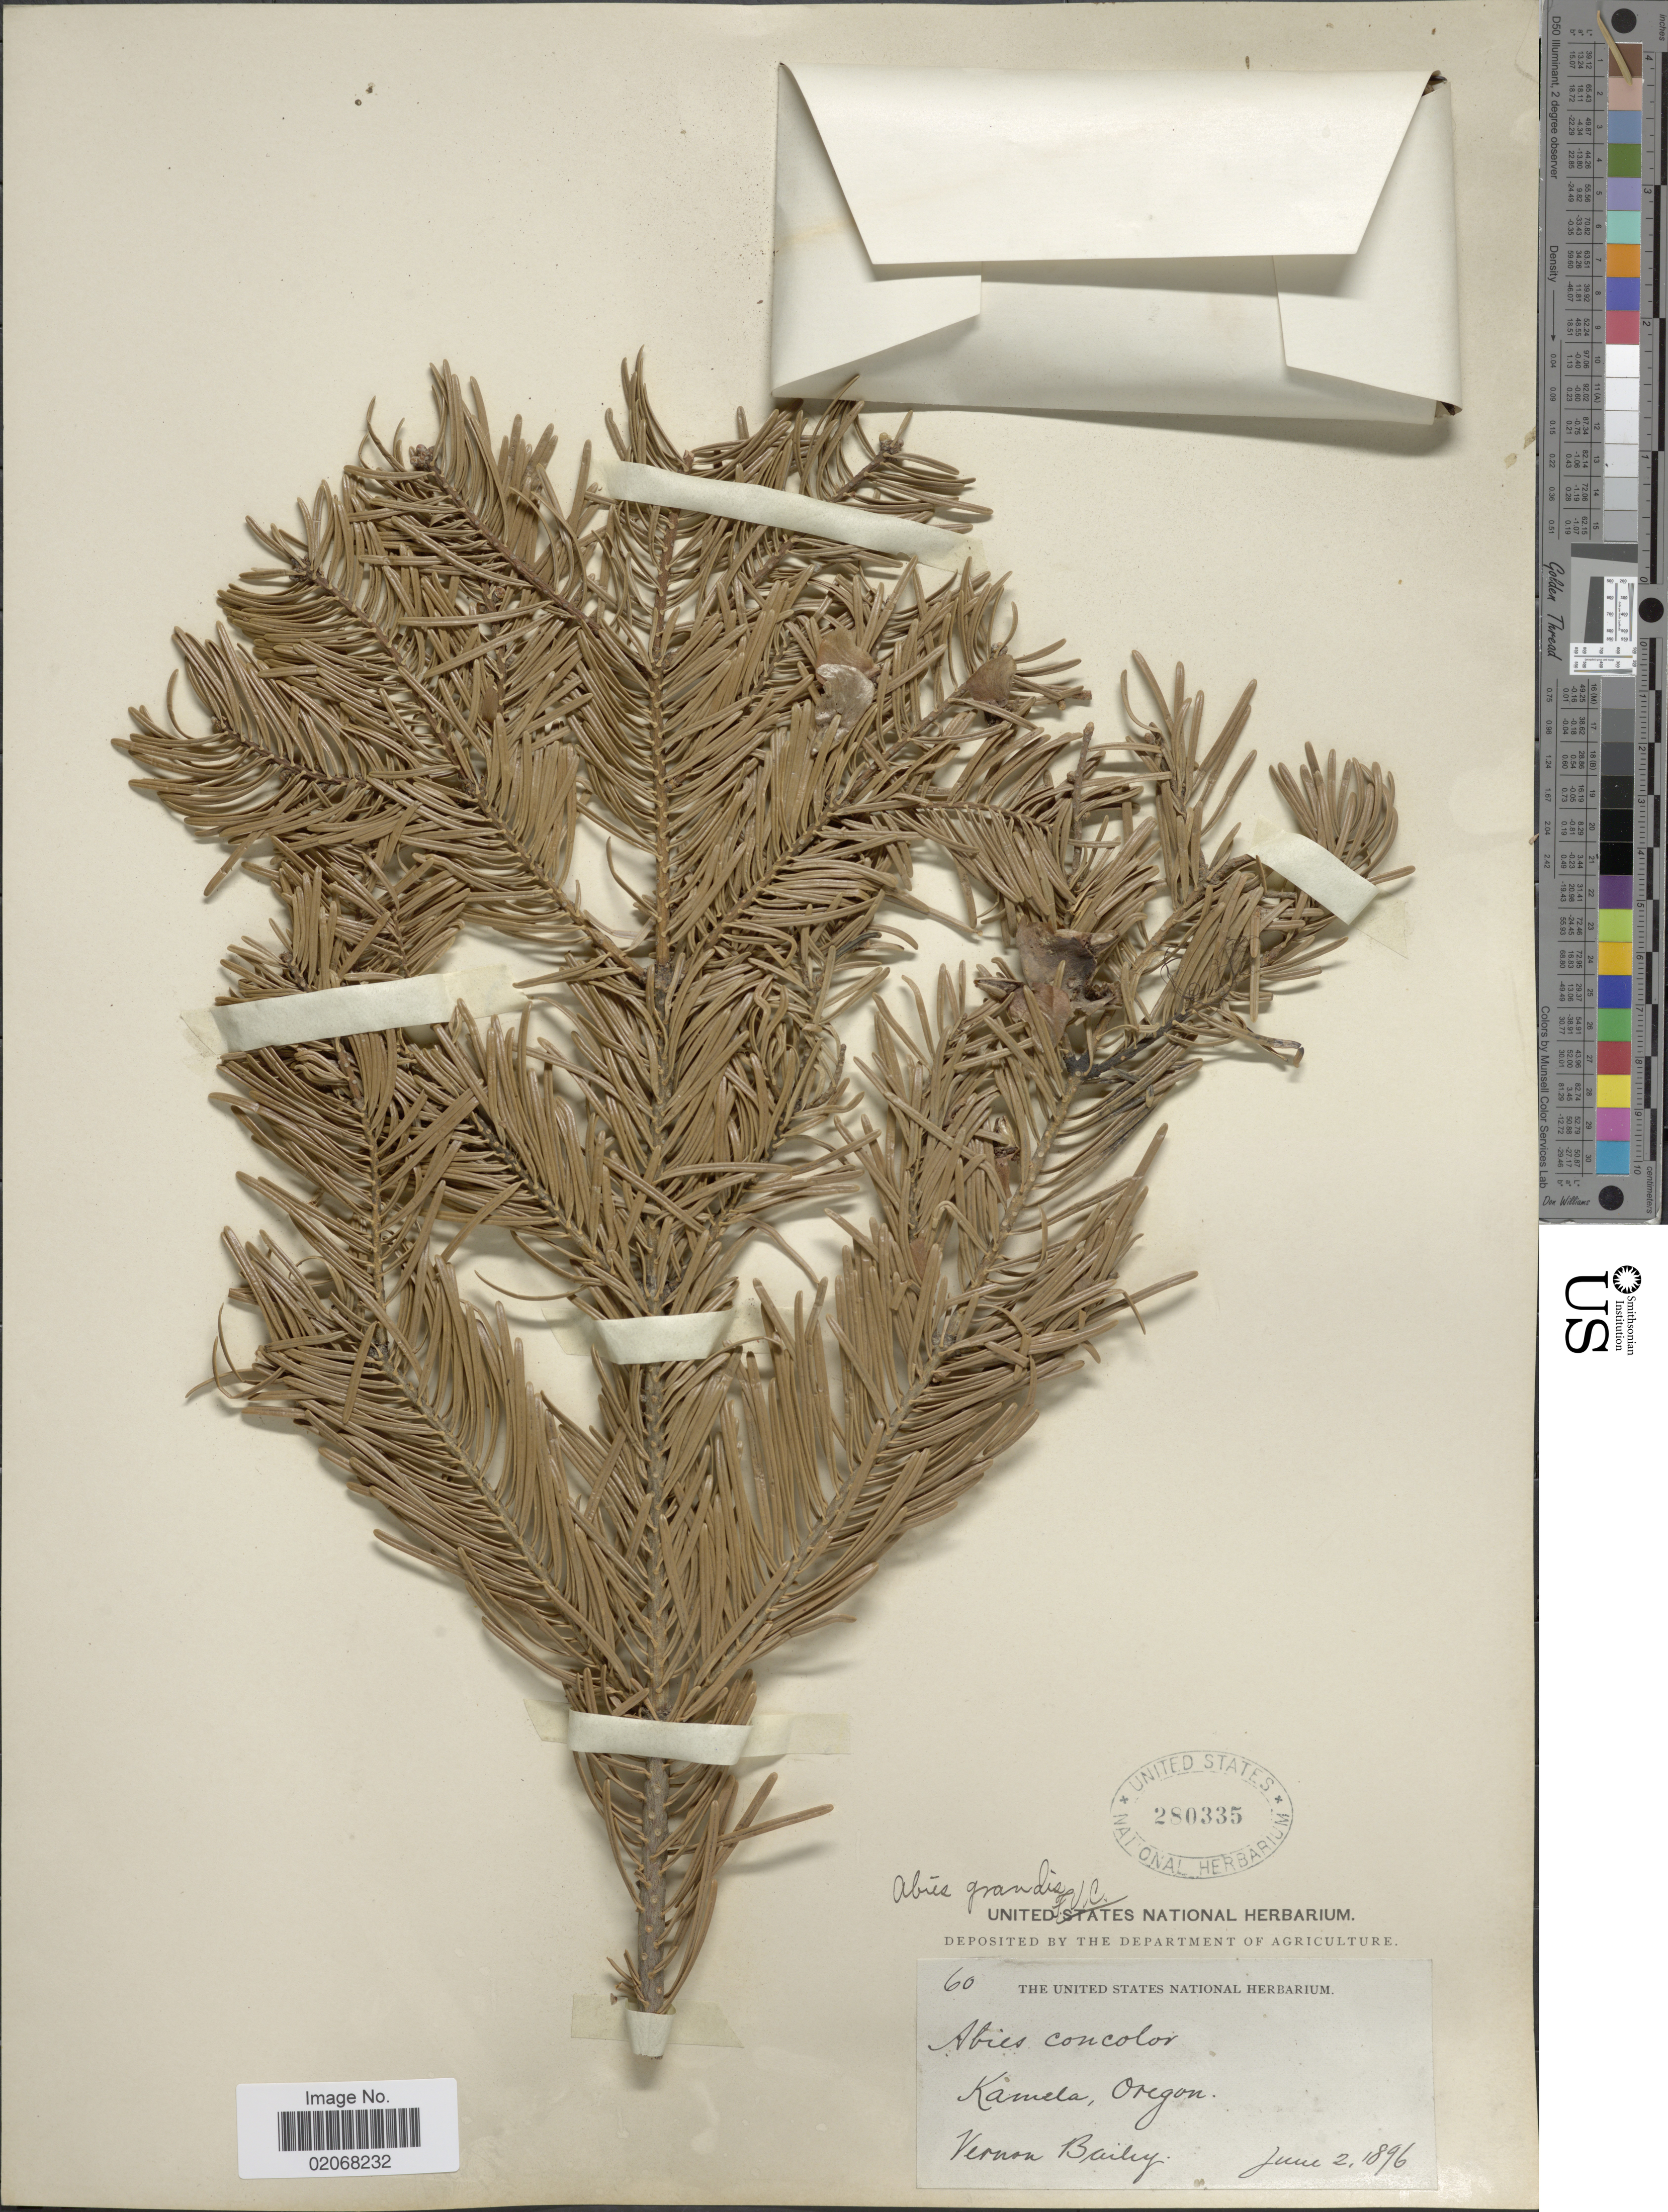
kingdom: Plantae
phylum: Tracheophyta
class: Pinopsida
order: Pinales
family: Pinaceae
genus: Abies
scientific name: Abies grandis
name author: (Douglas ex D. Don) Lindl.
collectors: V. O. Bailey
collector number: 60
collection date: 1896-06-02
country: United States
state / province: Oregon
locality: Kamela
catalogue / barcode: US 280335